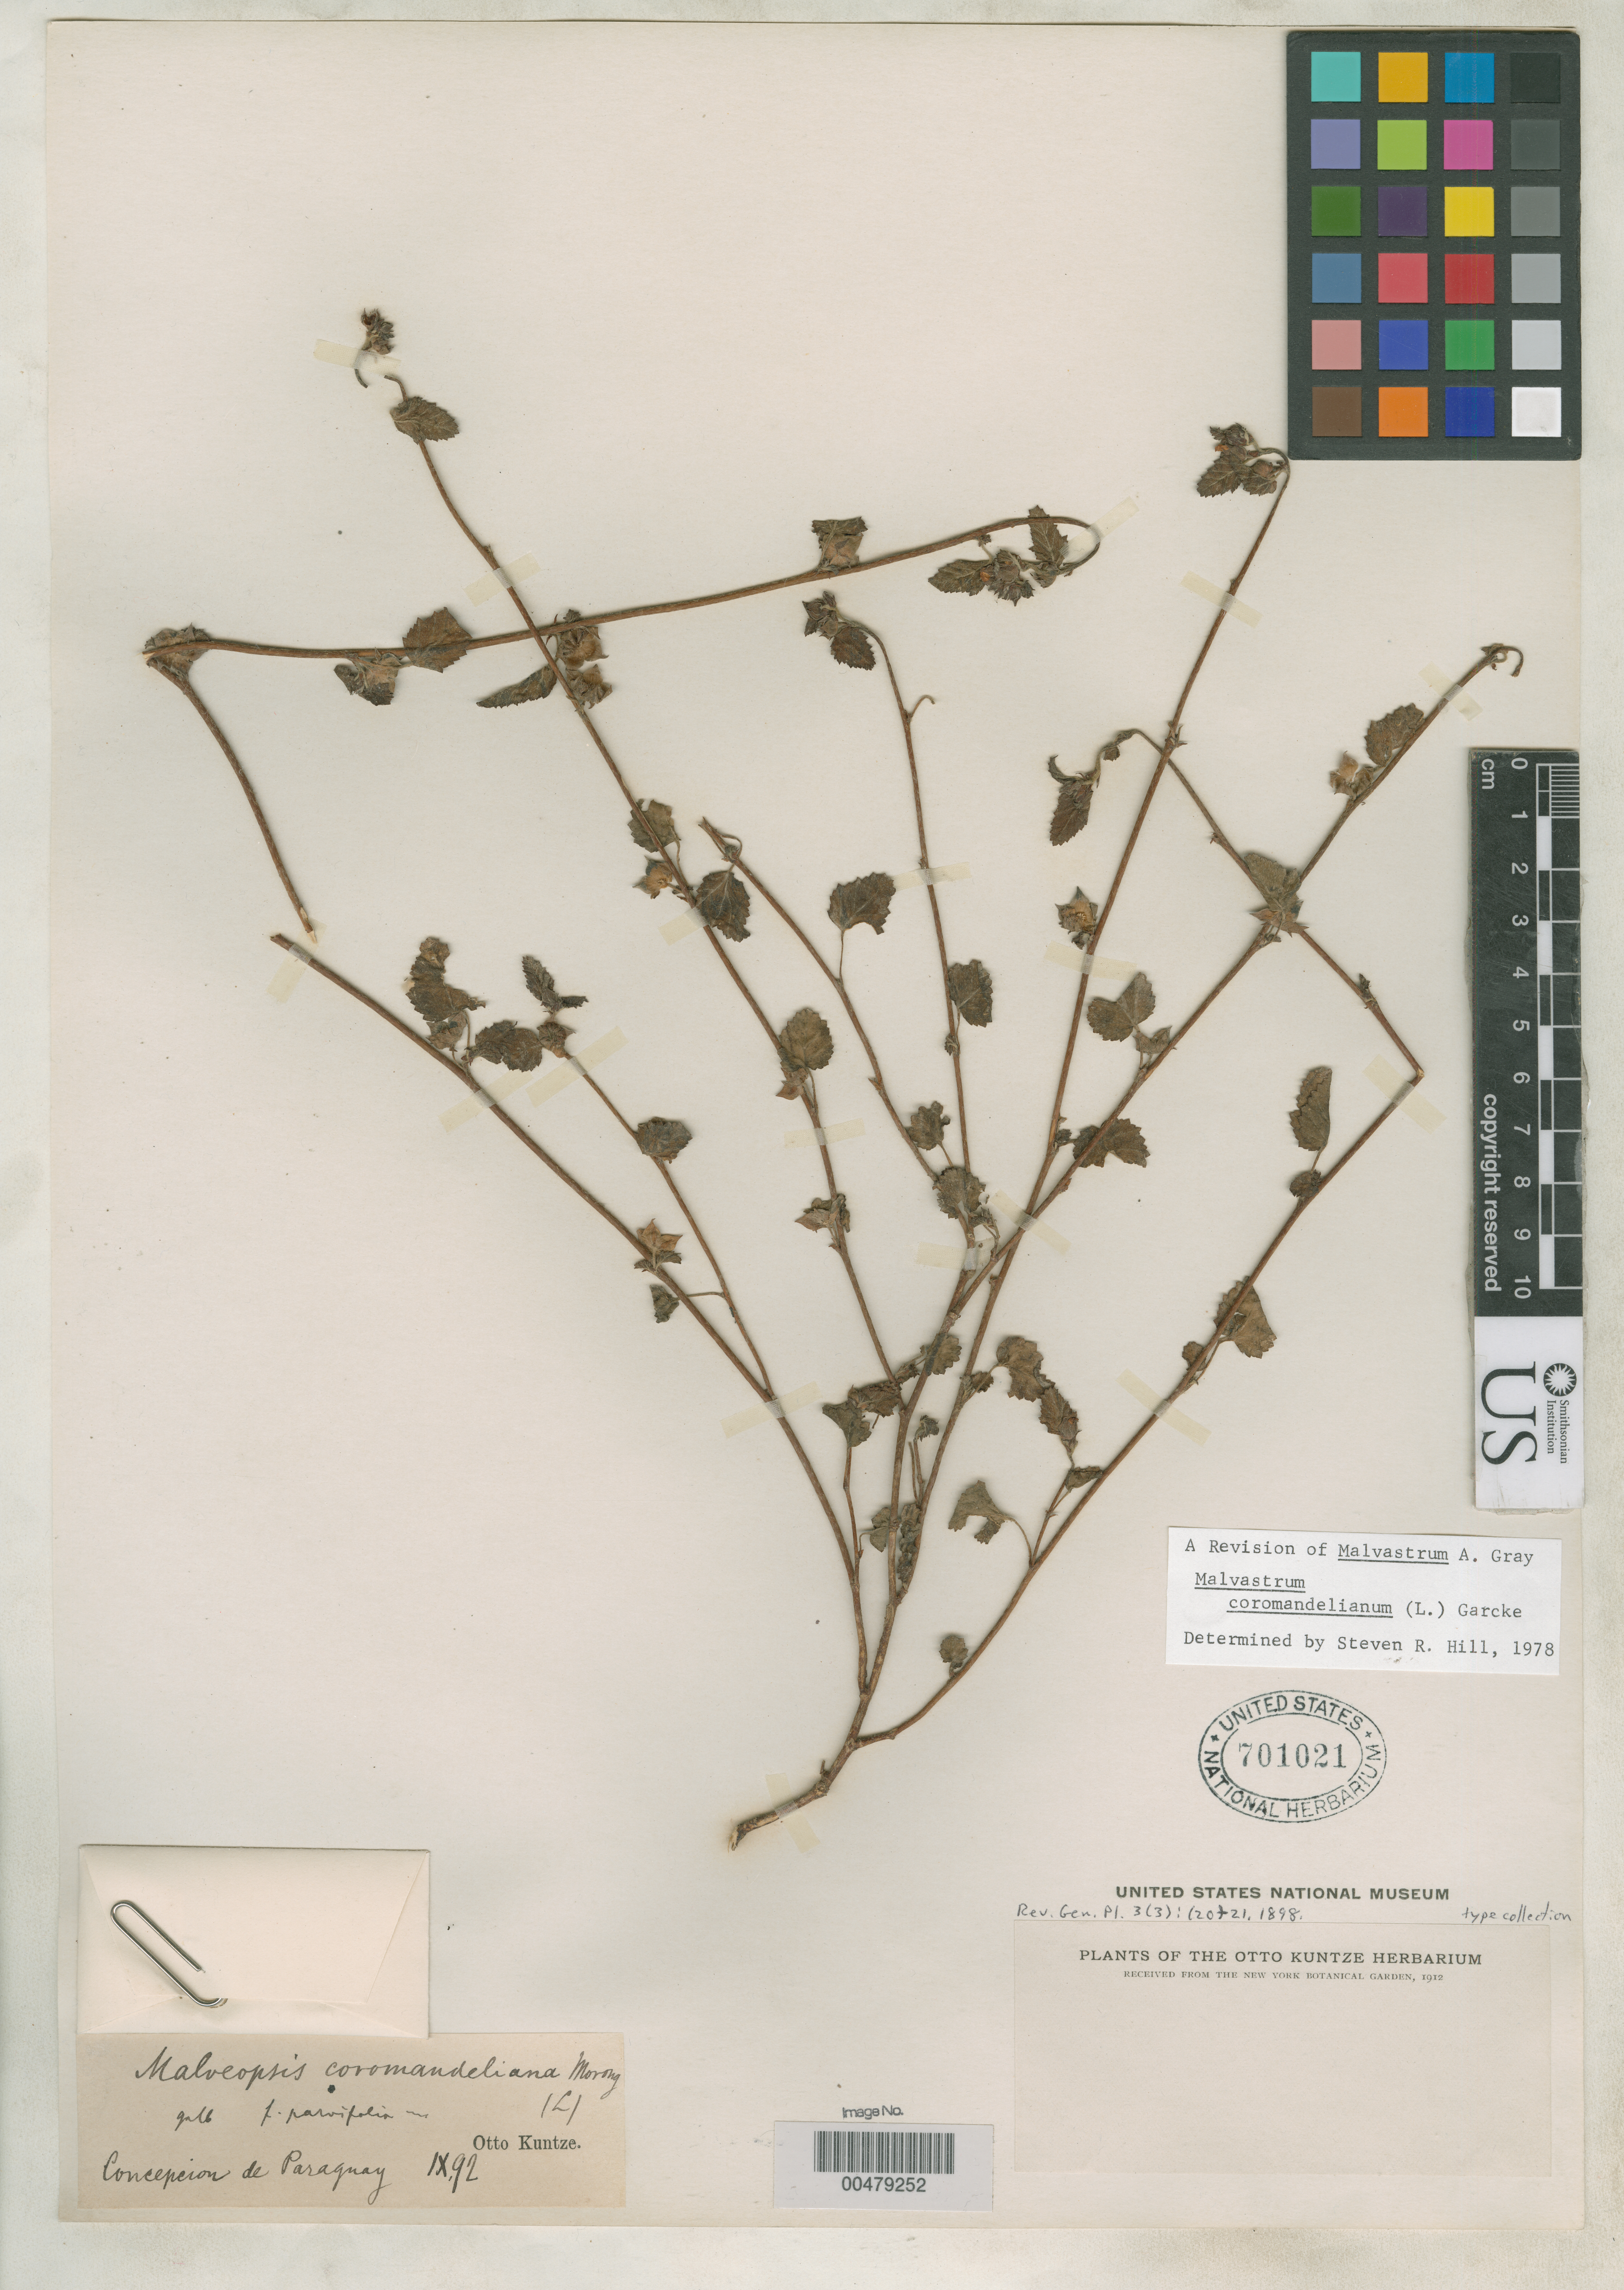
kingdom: Plantae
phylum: Tracheophyta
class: Magnoliopsida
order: Malvales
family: Malvaceae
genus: Malveopsis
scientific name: Malveopsis coromandeliana f. parvifolia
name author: Kuntze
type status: Type Collection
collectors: C.E.O. Kuntze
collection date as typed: Sep 1892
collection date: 1892-09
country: Paraguay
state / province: Concepción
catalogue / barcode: US 701021